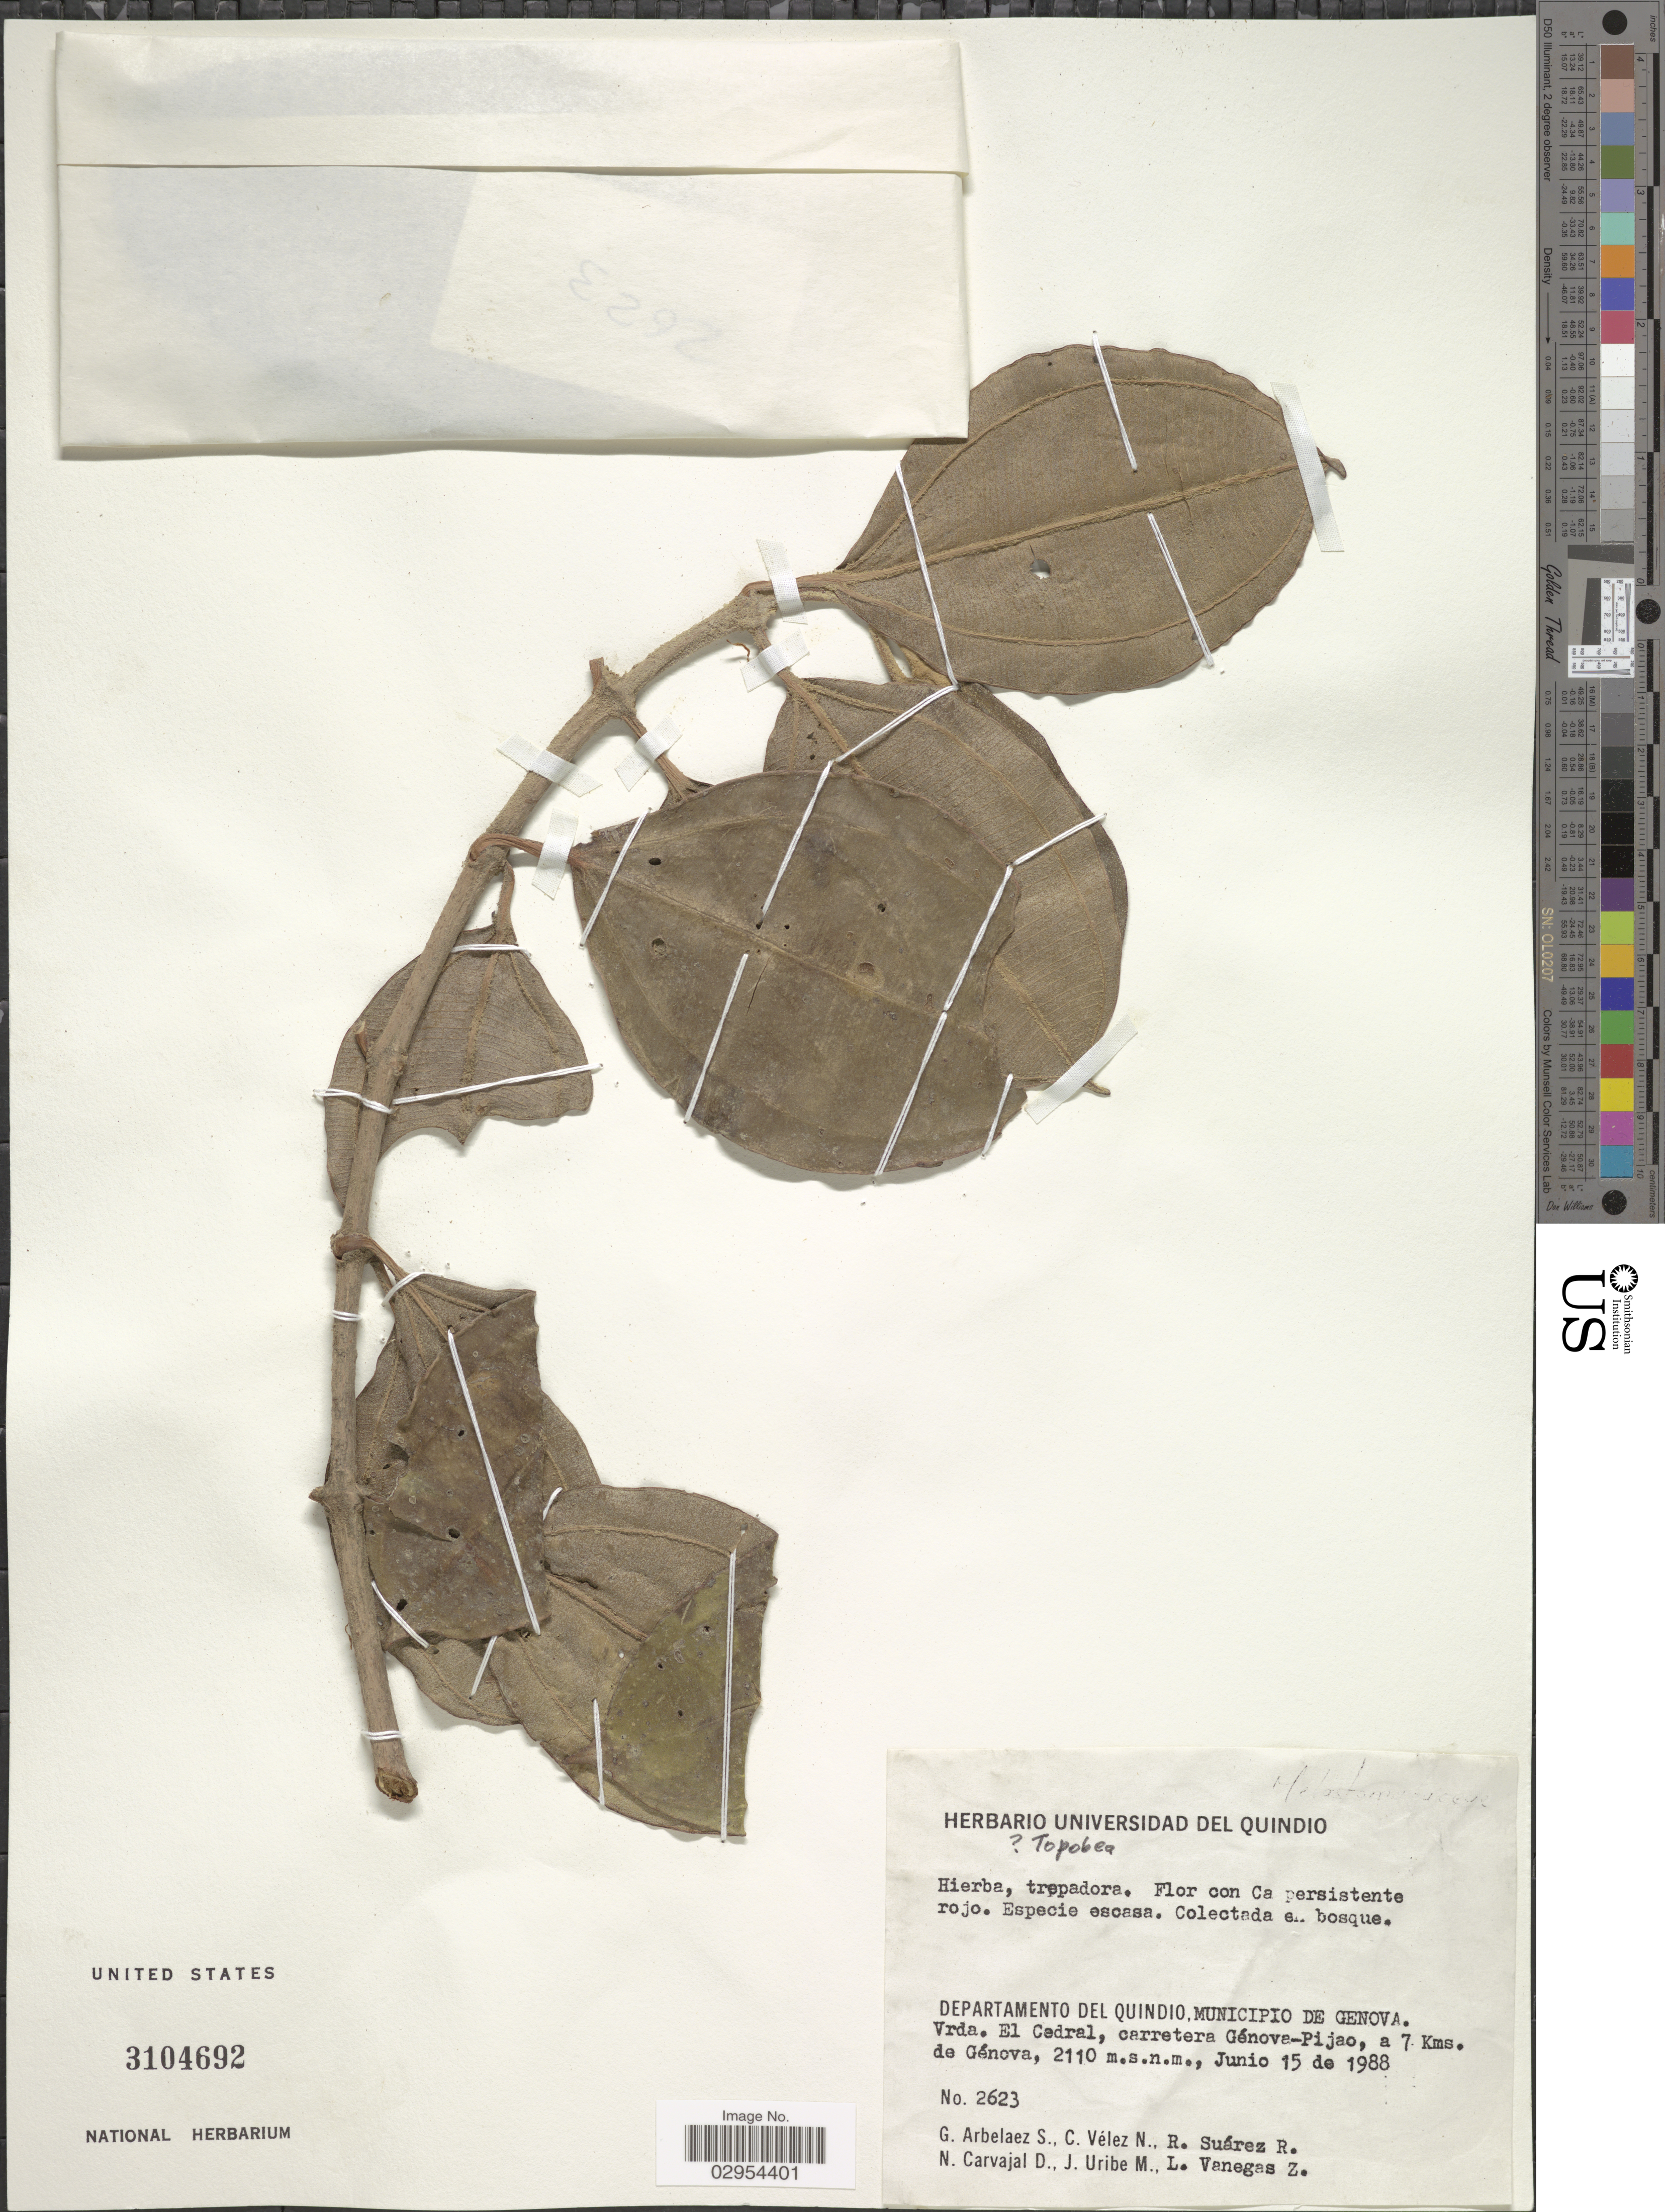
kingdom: Plantae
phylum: Tracheophyta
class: Magnoliopsida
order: Myrtales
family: Melastomataceae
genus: Topobea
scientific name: Topobea sp.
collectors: G. Arbelaez S., C. Vélez N., R. Suarez-R., N. Carvajal D. & et al.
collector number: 2623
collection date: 1988-06-15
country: Colombia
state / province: Quindío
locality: Departamento del Quindio, Municipio de Genova. Vrda. El Cedral, carretera Génova-Piajo, a 7 Kms. de Génova.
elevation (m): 2110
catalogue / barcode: US 3104692